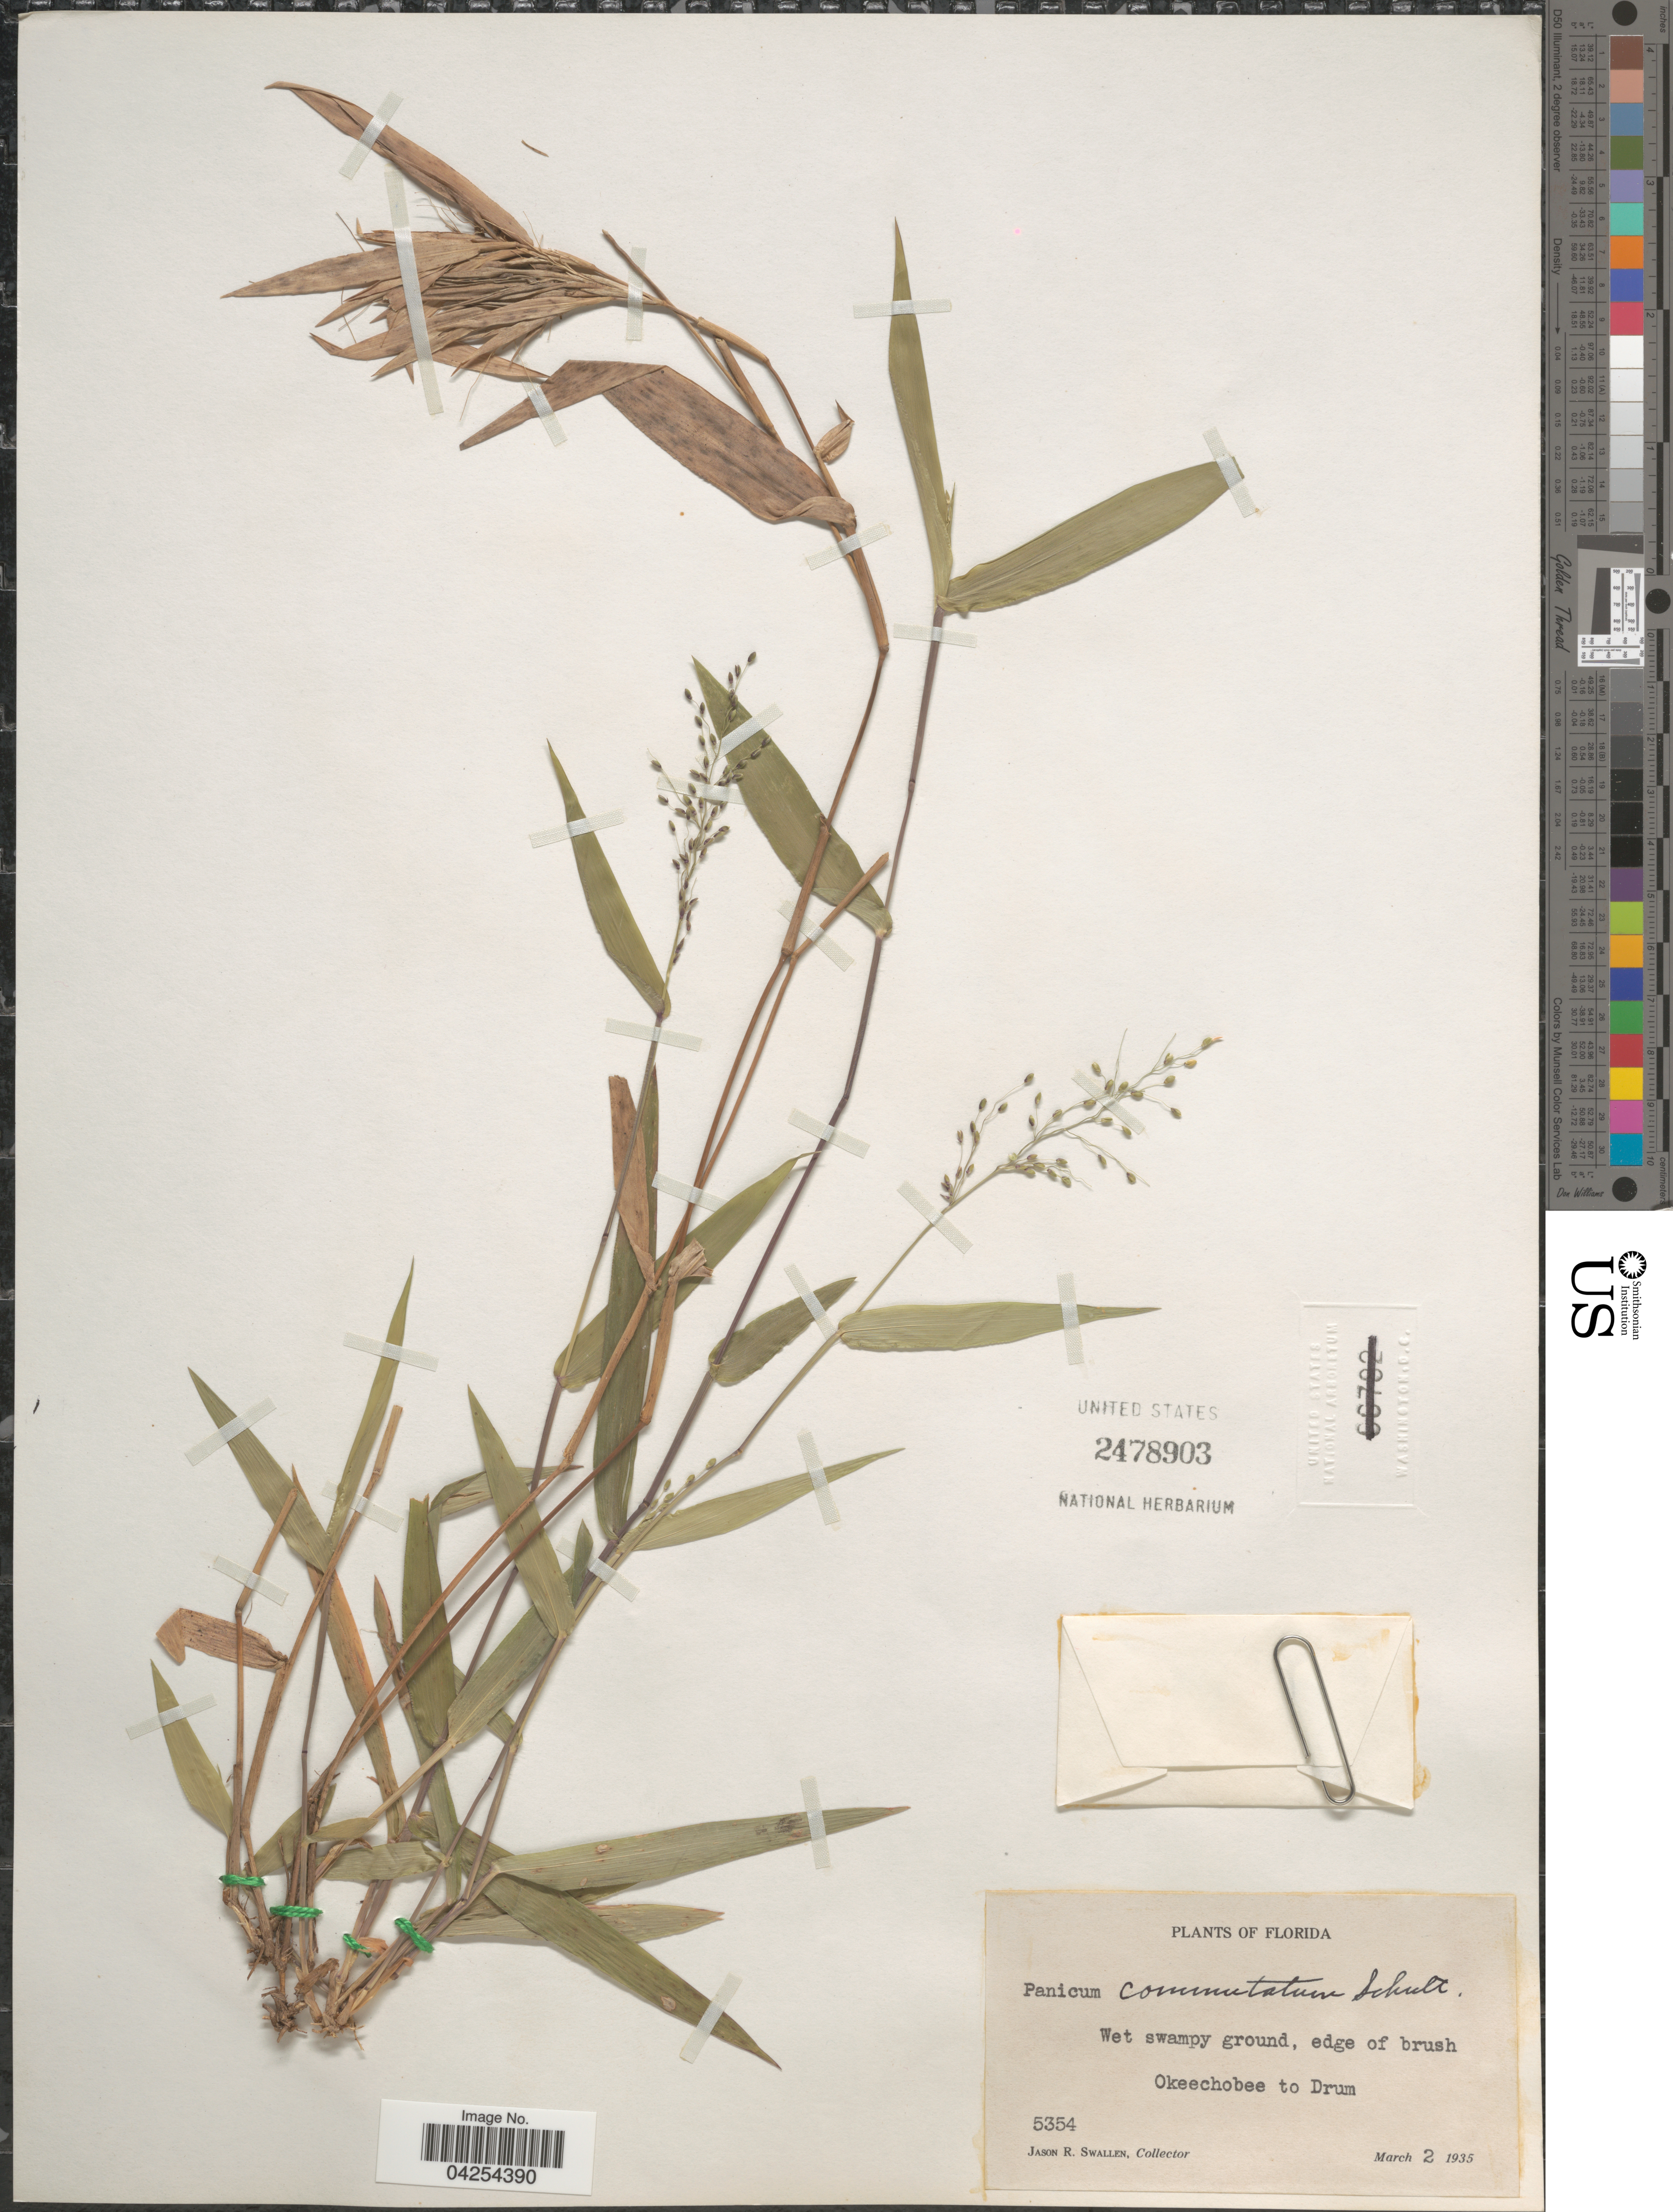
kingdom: Plantae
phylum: Tracheophyta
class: Liliopsida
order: Poales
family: Poaceae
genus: Dichanthelium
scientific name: Dichanthelium commutatum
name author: (Schult.) Gould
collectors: J. R. Swallen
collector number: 5354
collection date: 1935-03-02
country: United States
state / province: Florida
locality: Okeechobee to Drum.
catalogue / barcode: US 2478903